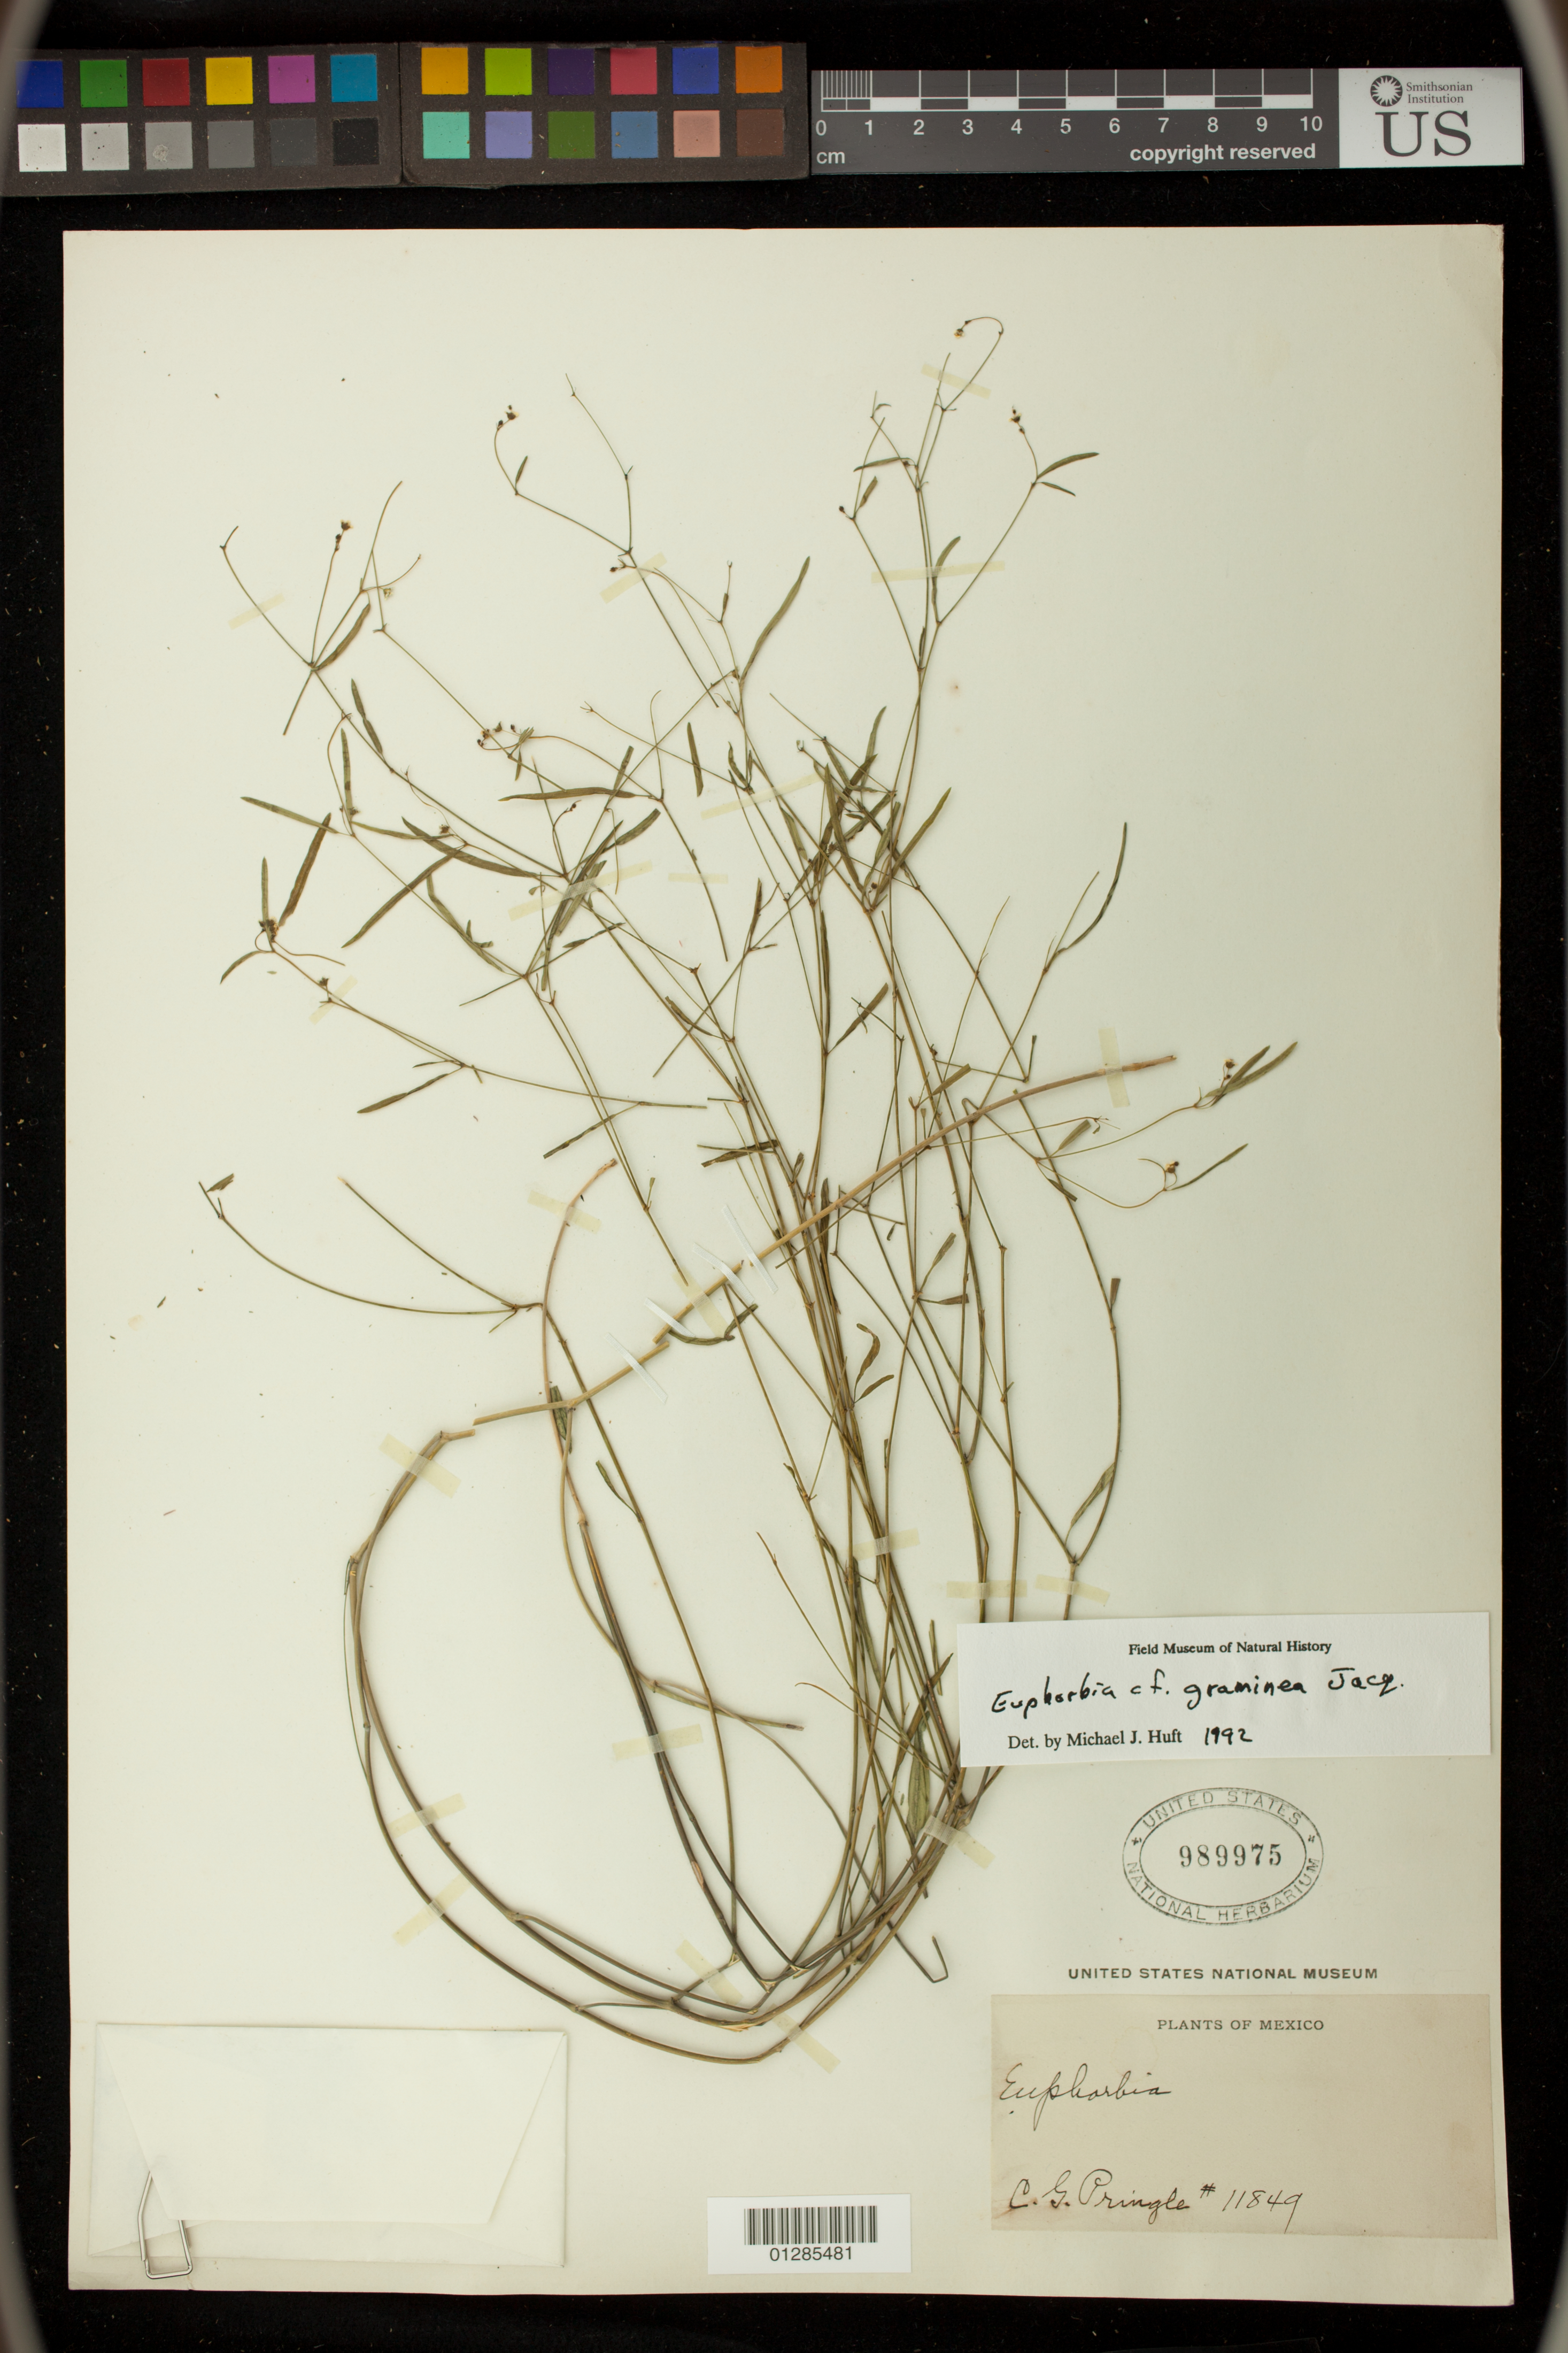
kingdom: Plantae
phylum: Tracheophyta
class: Magnoliopsida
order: Malpighiales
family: Euphorbiaceae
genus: Euphorbia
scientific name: Euphorbia graminea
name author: Jacq.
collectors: C. G. Pringle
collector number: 11849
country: Mexico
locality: Valley of Mexico.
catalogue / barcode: US 899975